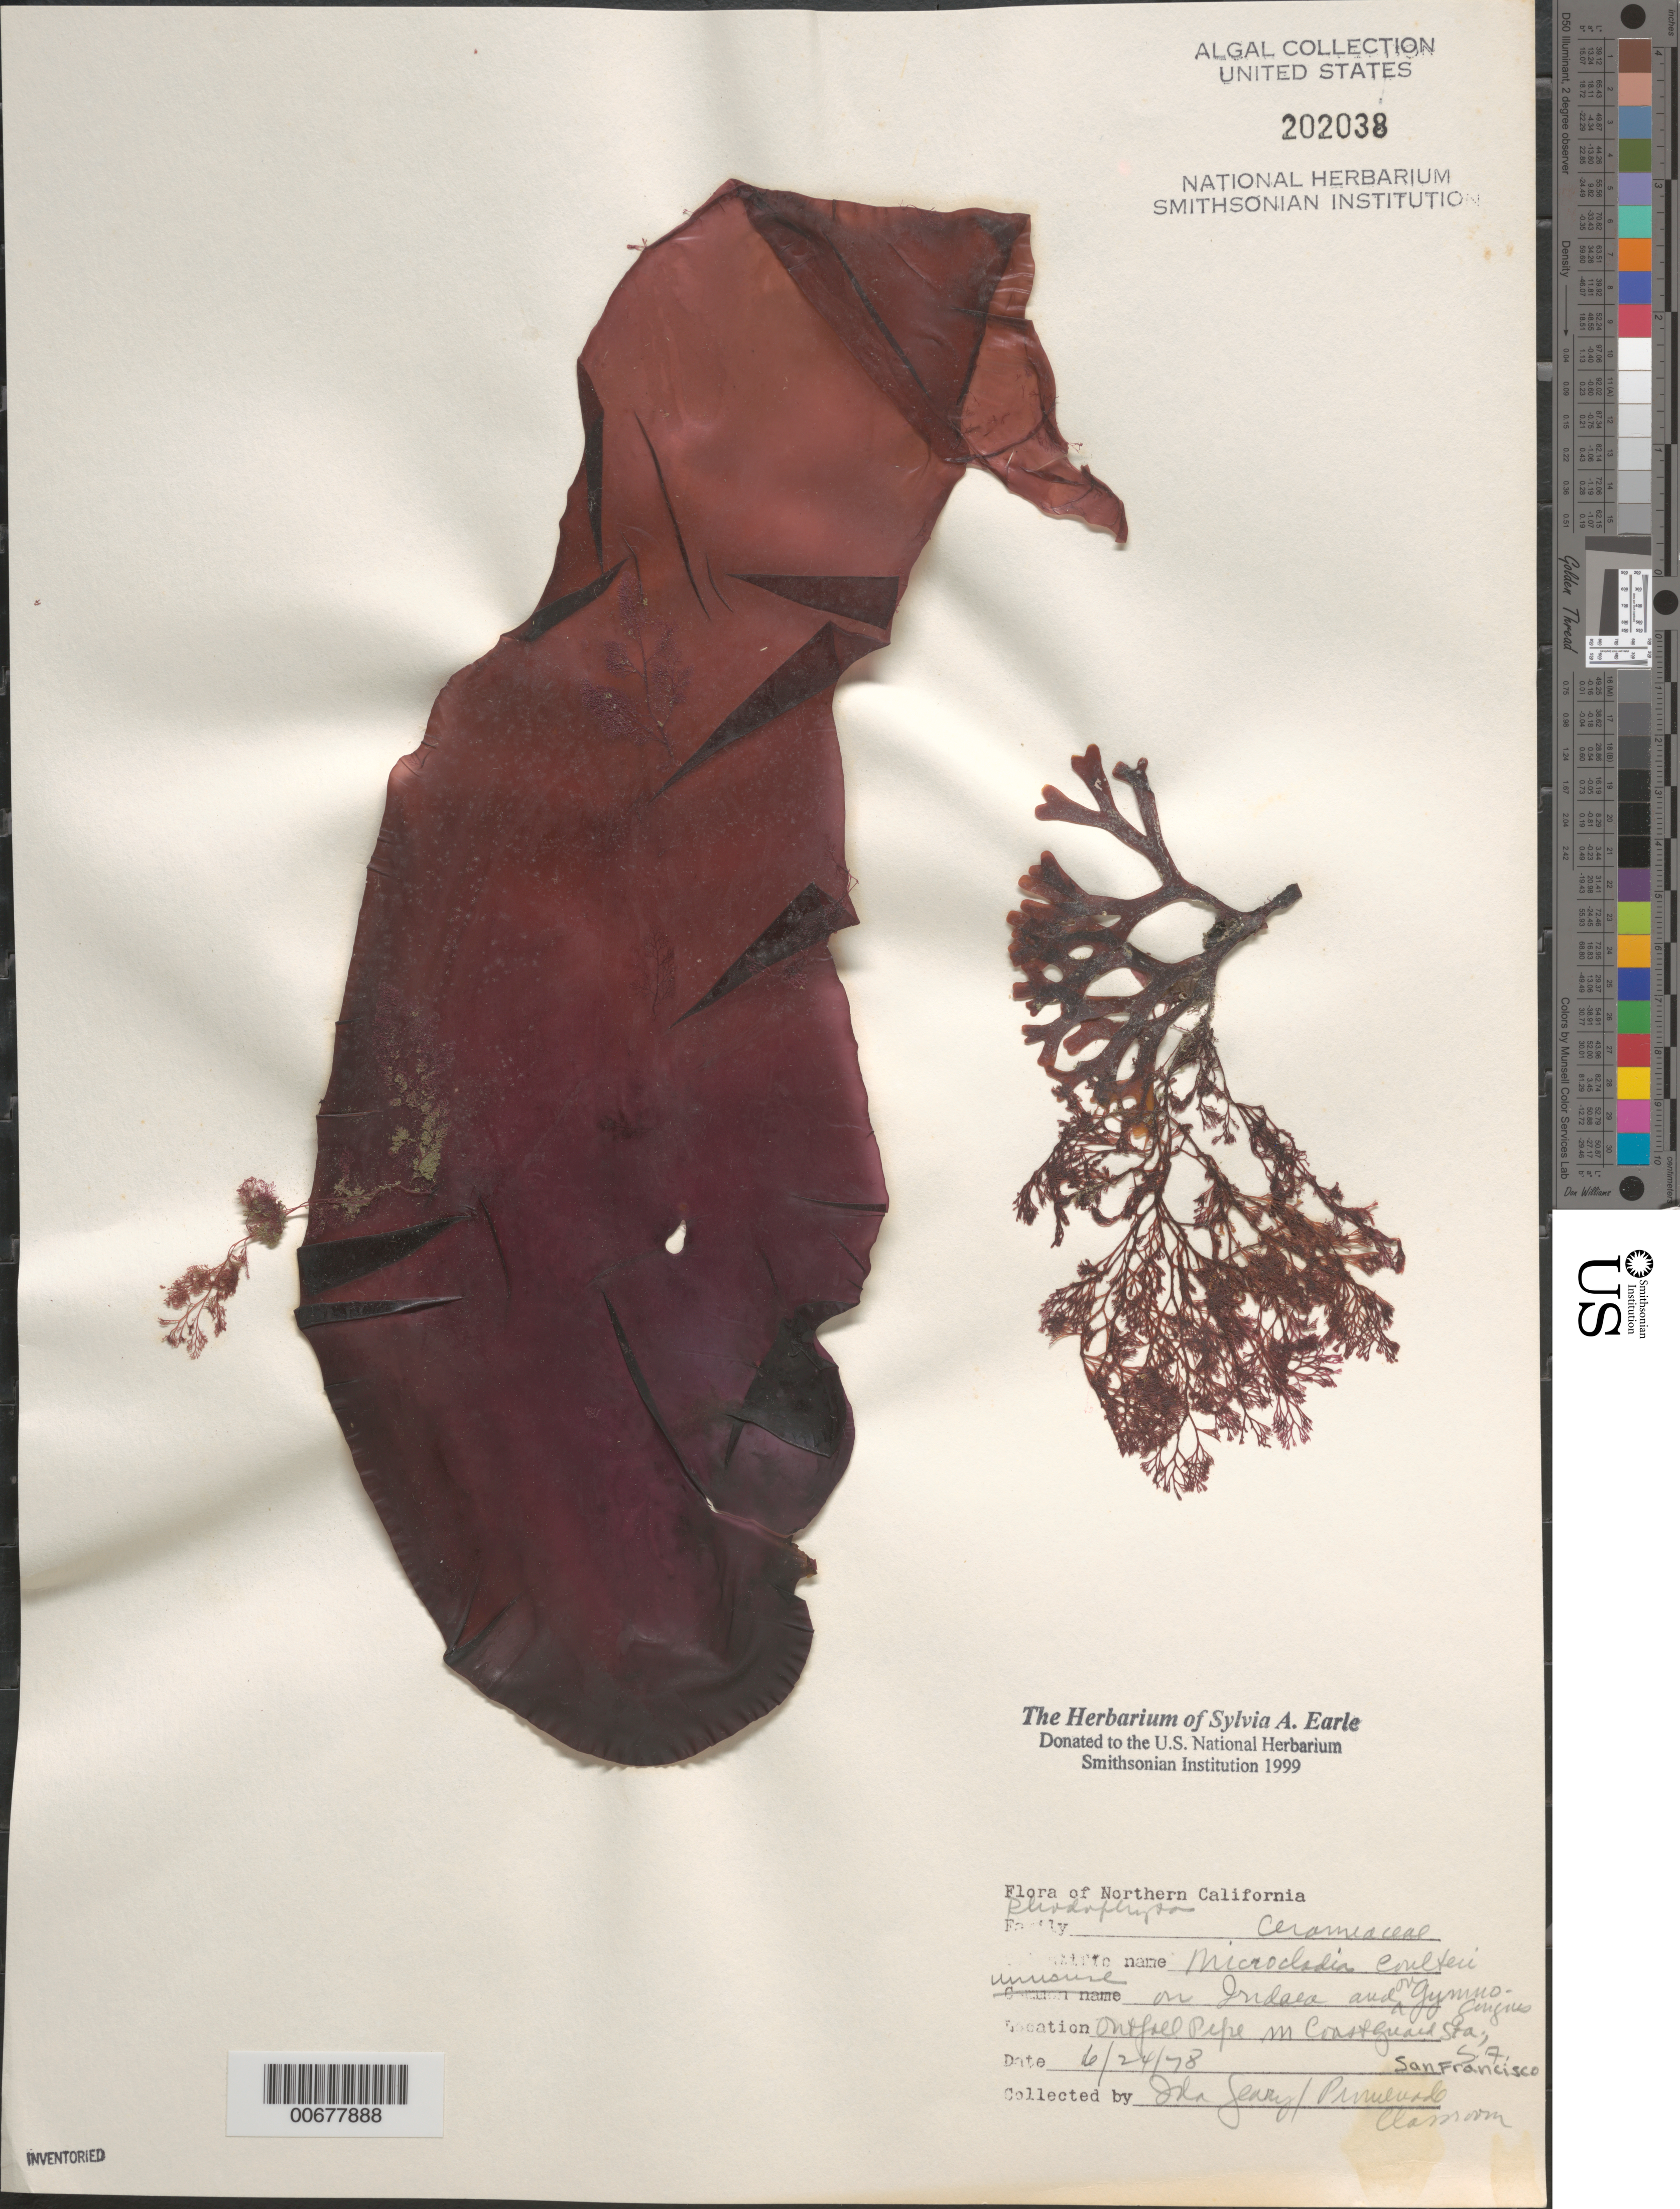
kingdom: Plantae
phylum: Rhodophyta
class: Florideophyceae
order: Ceramiales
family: Ceramiaceae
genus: Microcladia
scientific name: Microcladia coulteri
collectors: I. Geary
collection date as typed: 24 Jun 1978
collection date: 1978-06-24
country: United States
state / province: California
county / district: San Francisco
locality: San Francisco, outfall pipe near Coast Guard Station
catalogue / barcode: US 202038